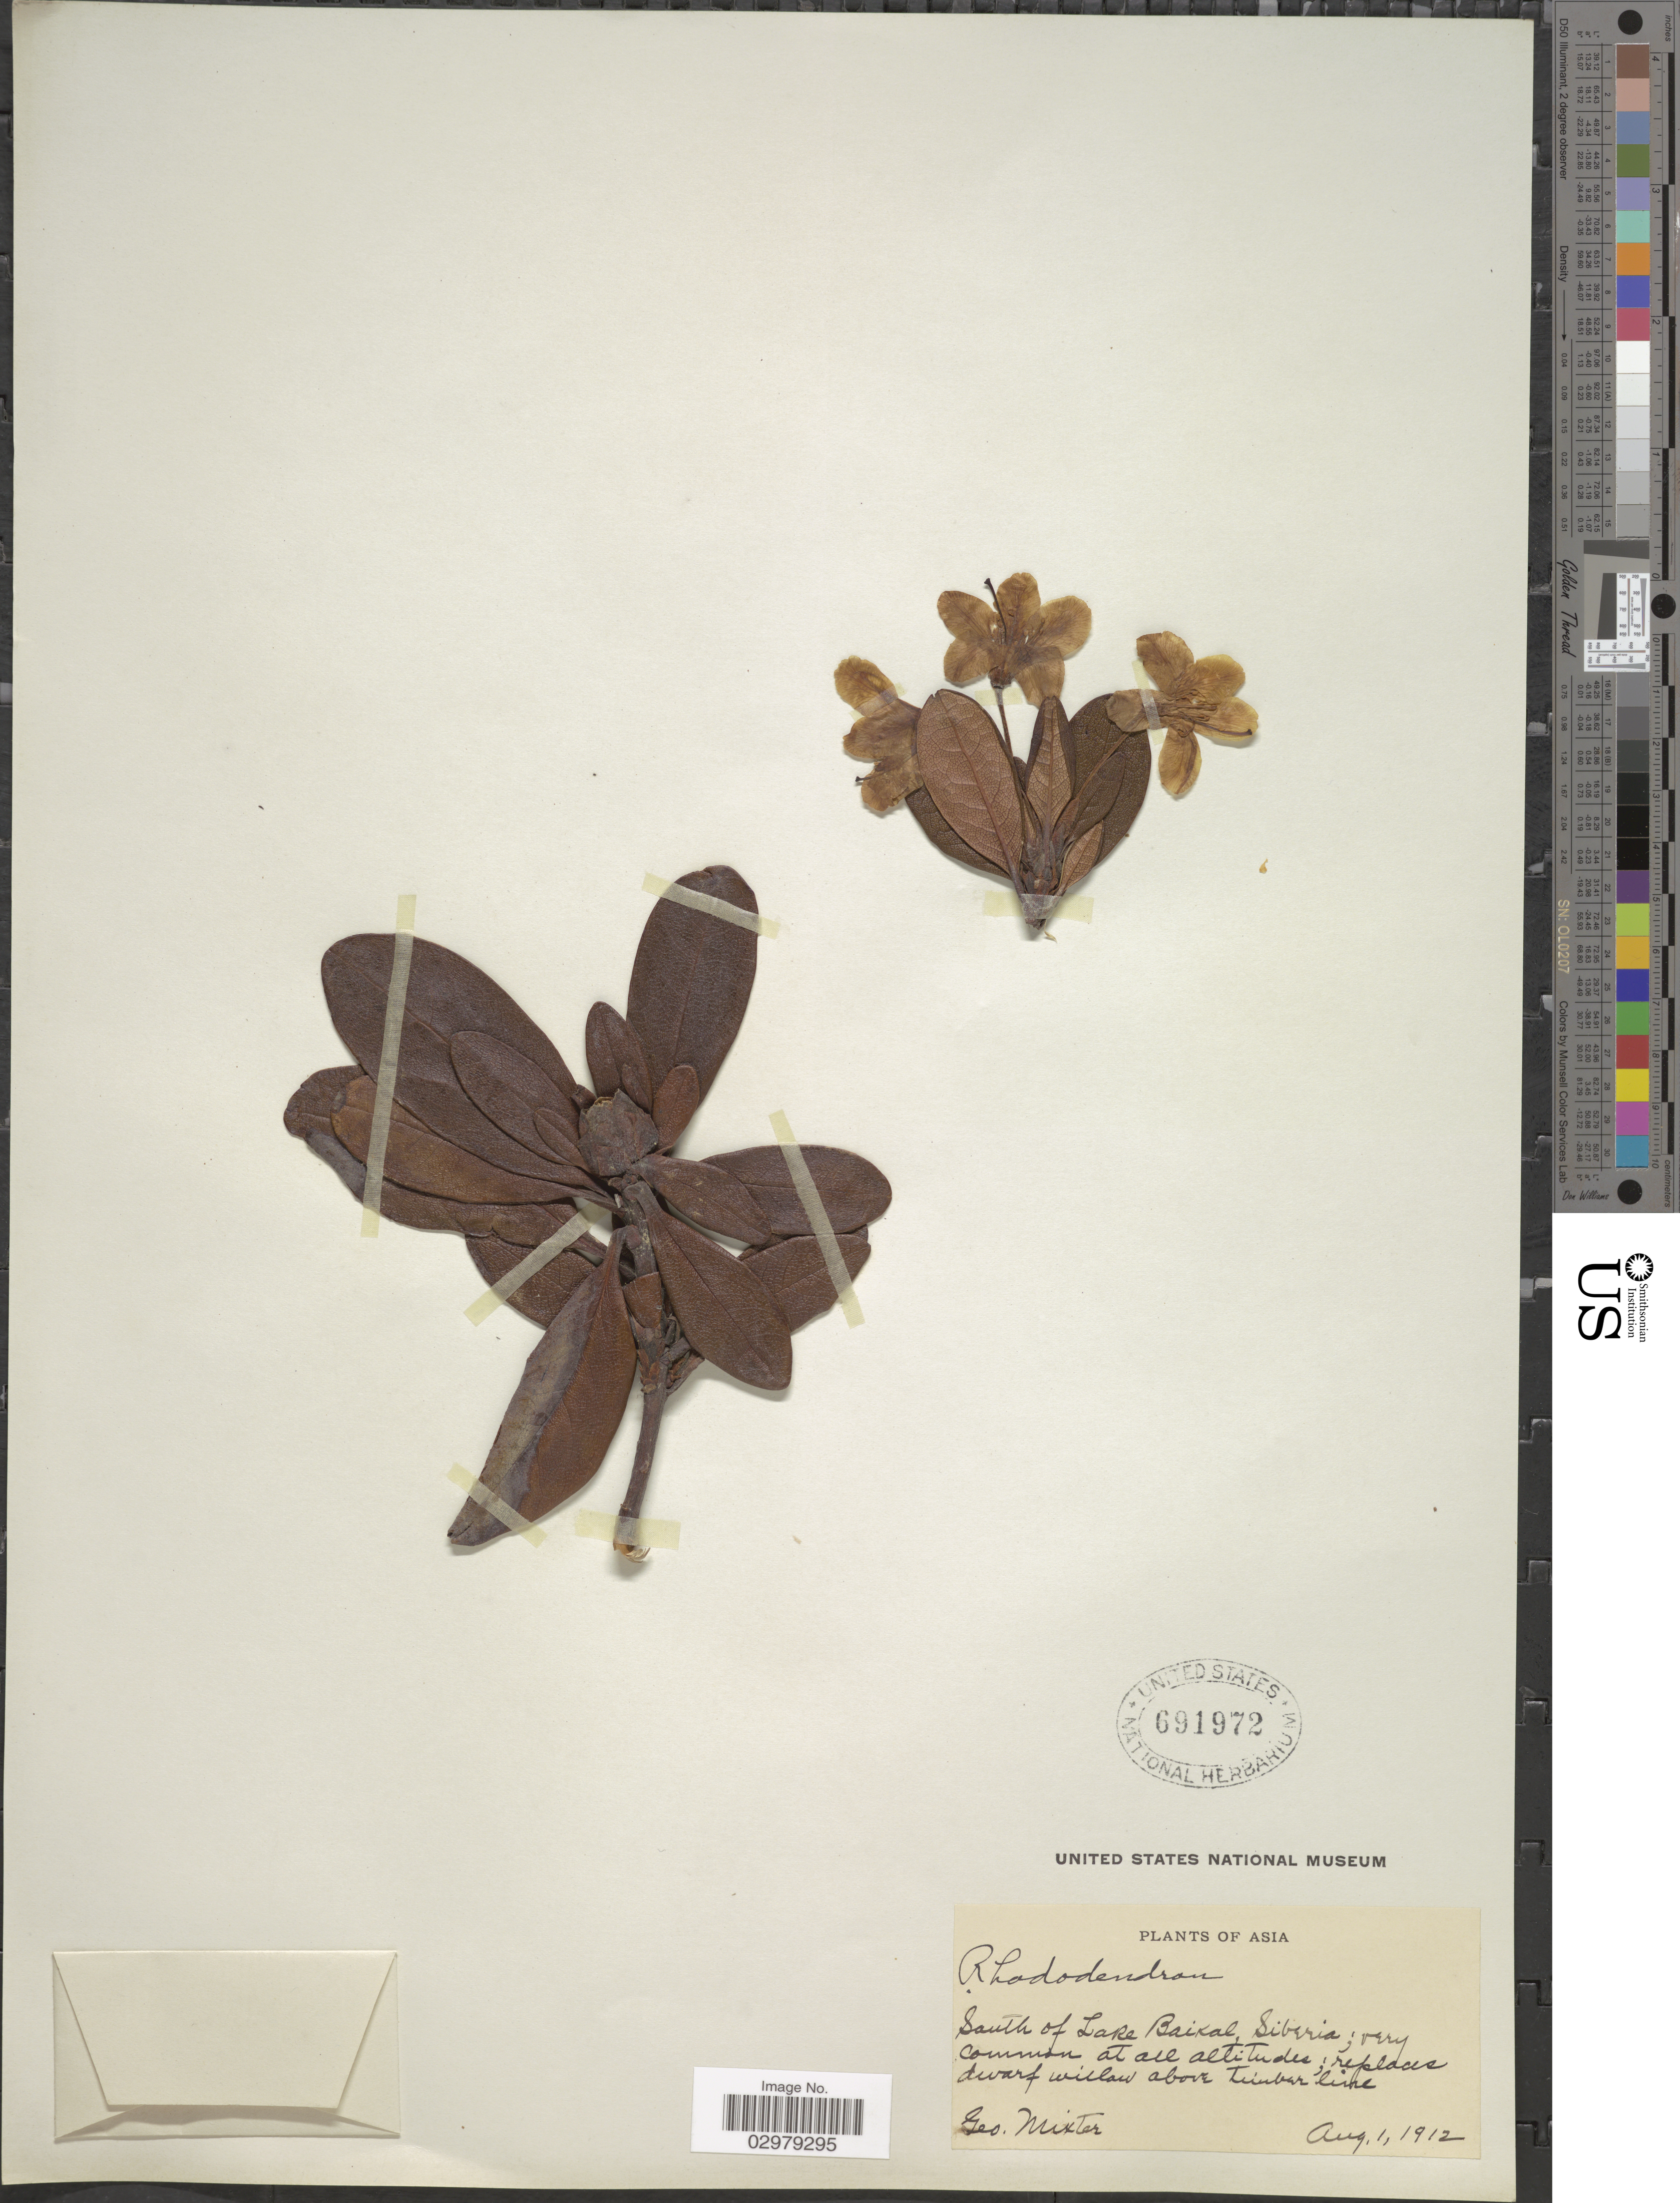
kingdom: Plantae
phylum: Tracheophyta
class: Magnoliopsida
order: Ericales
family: Ericaceae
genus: Rhododendron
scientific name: Rhododendron sp.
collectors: G. Mixter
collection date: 1912-08-01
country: Russian Federation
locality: Asia. South of Lake Baikal Siberia.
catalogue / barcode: US 691972